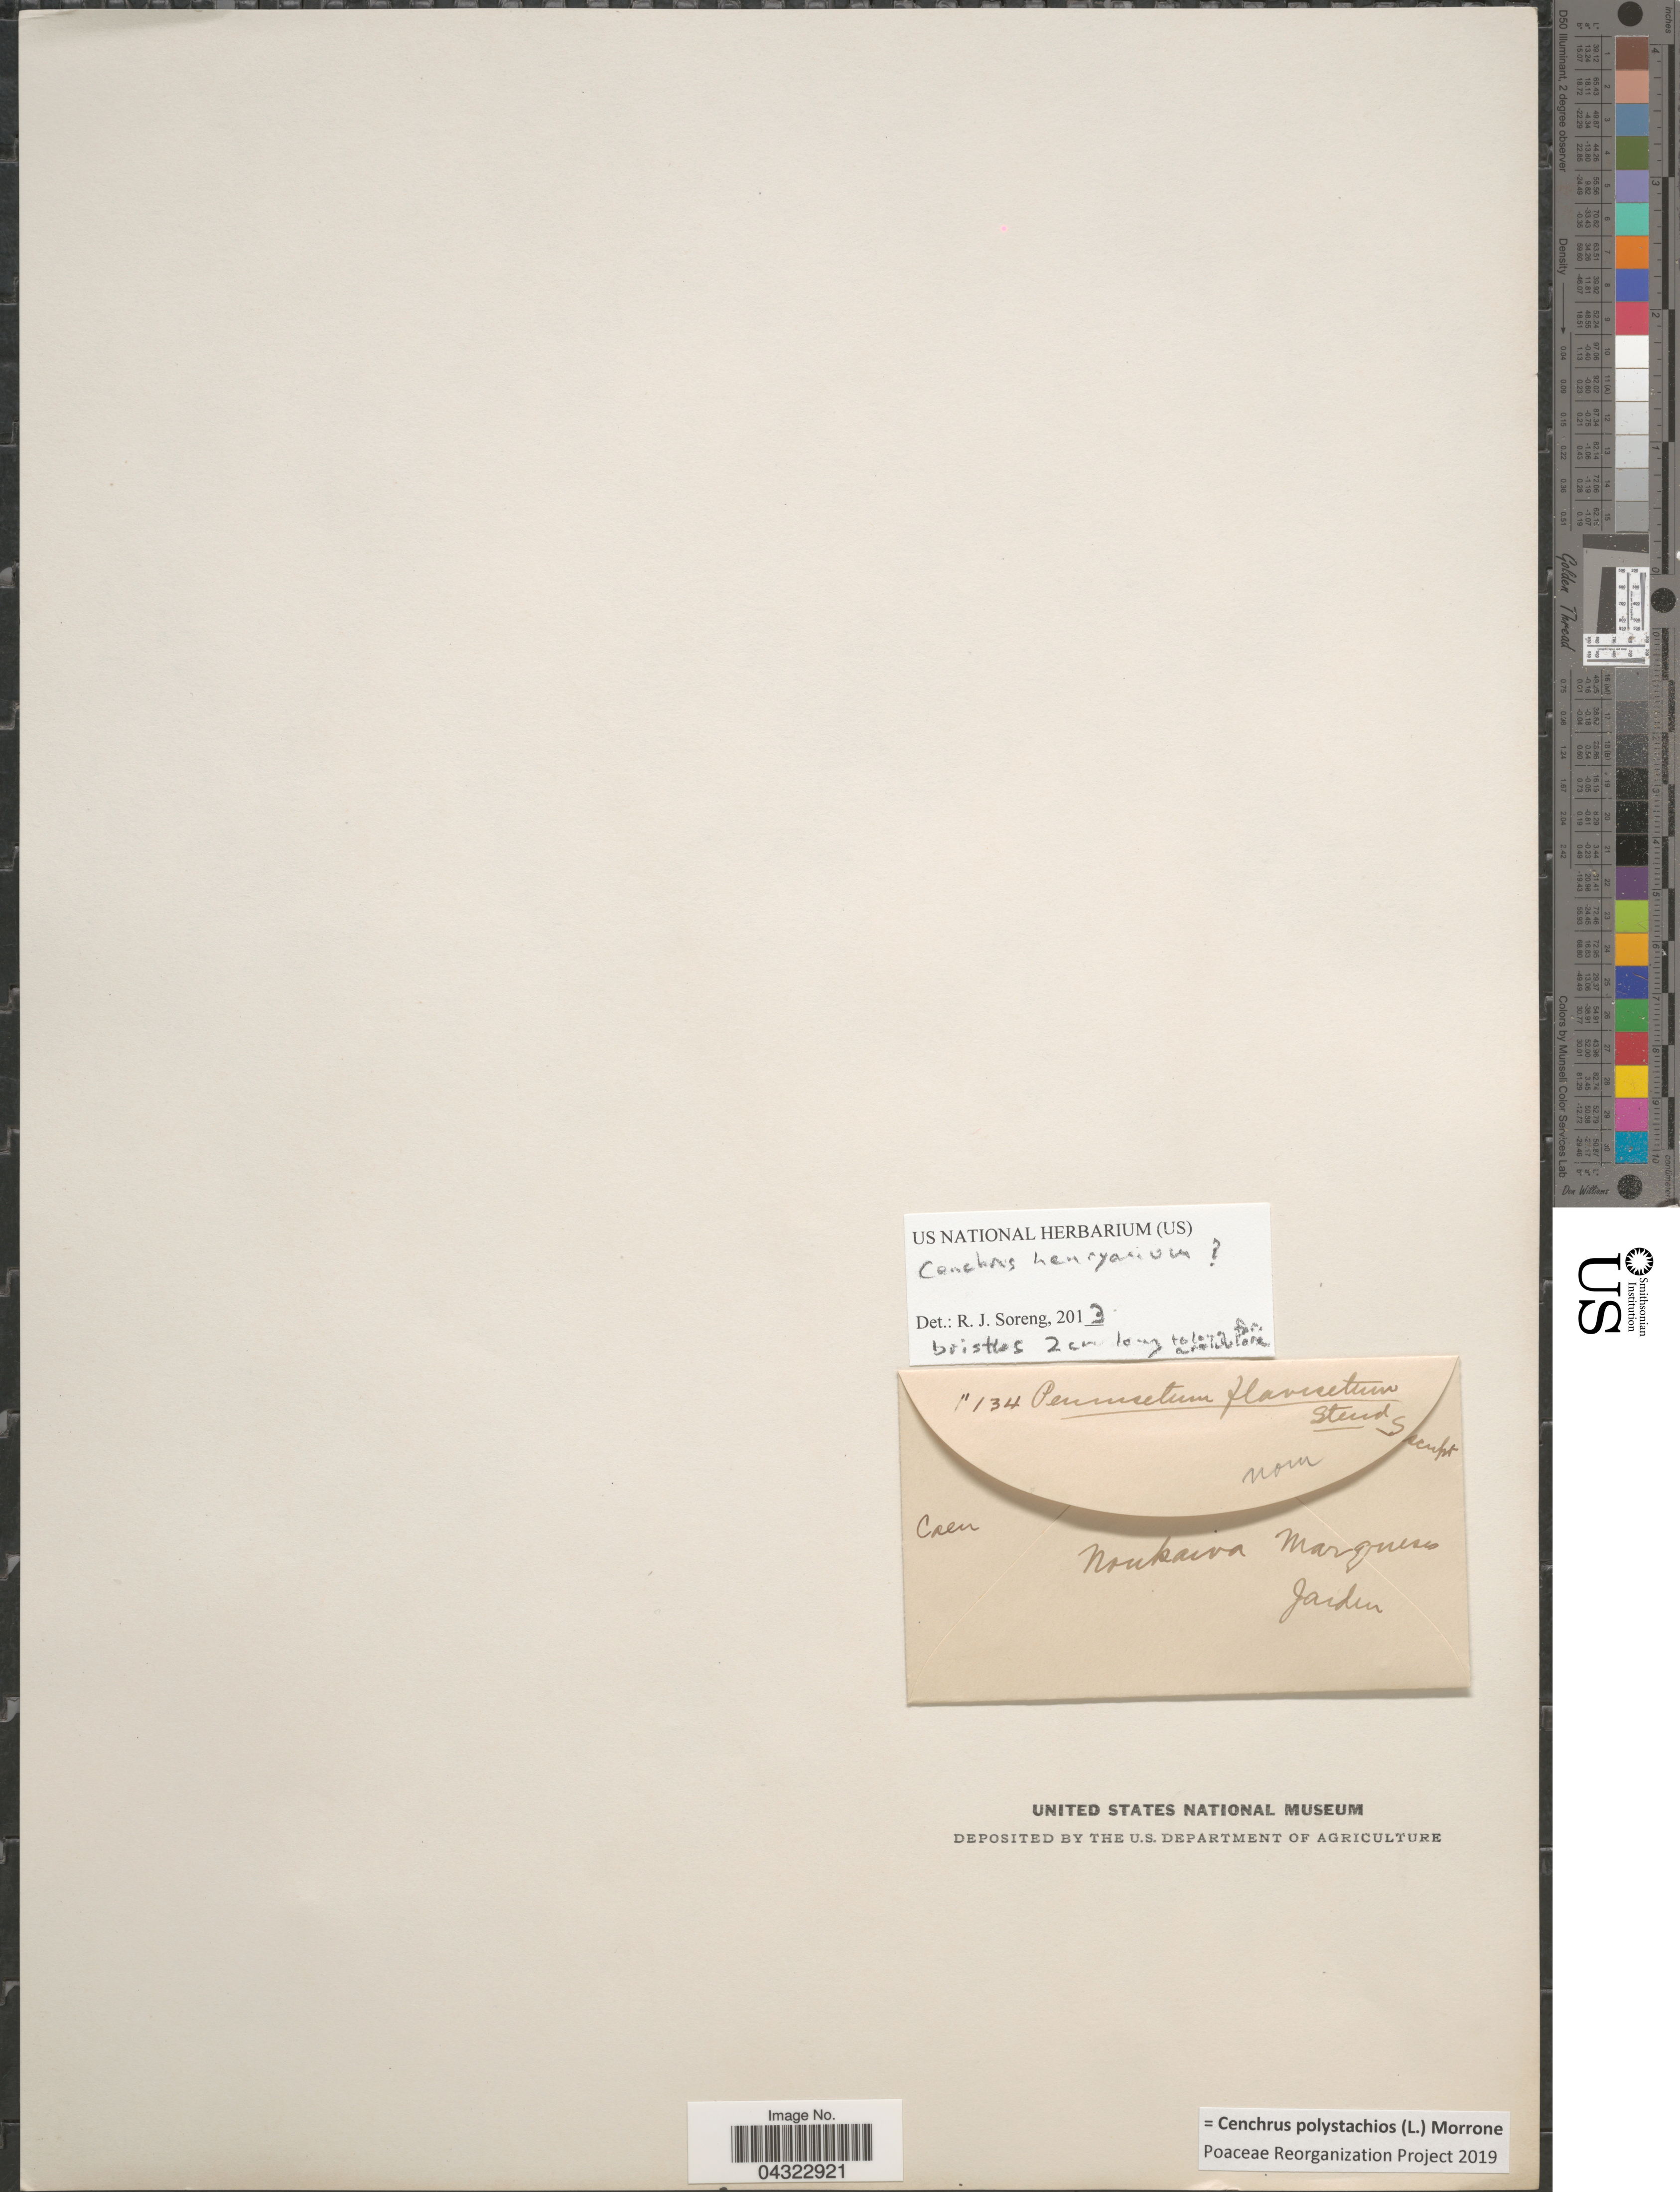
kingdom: Plantae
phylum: Tracheophyta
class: Liliopsida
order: Poales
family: Poaceae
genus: Cenchrus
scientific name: Cenchrus polystachios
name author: (L.) Morrone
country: French Polynesia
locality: Nukuhiva Marquesas Jardin.